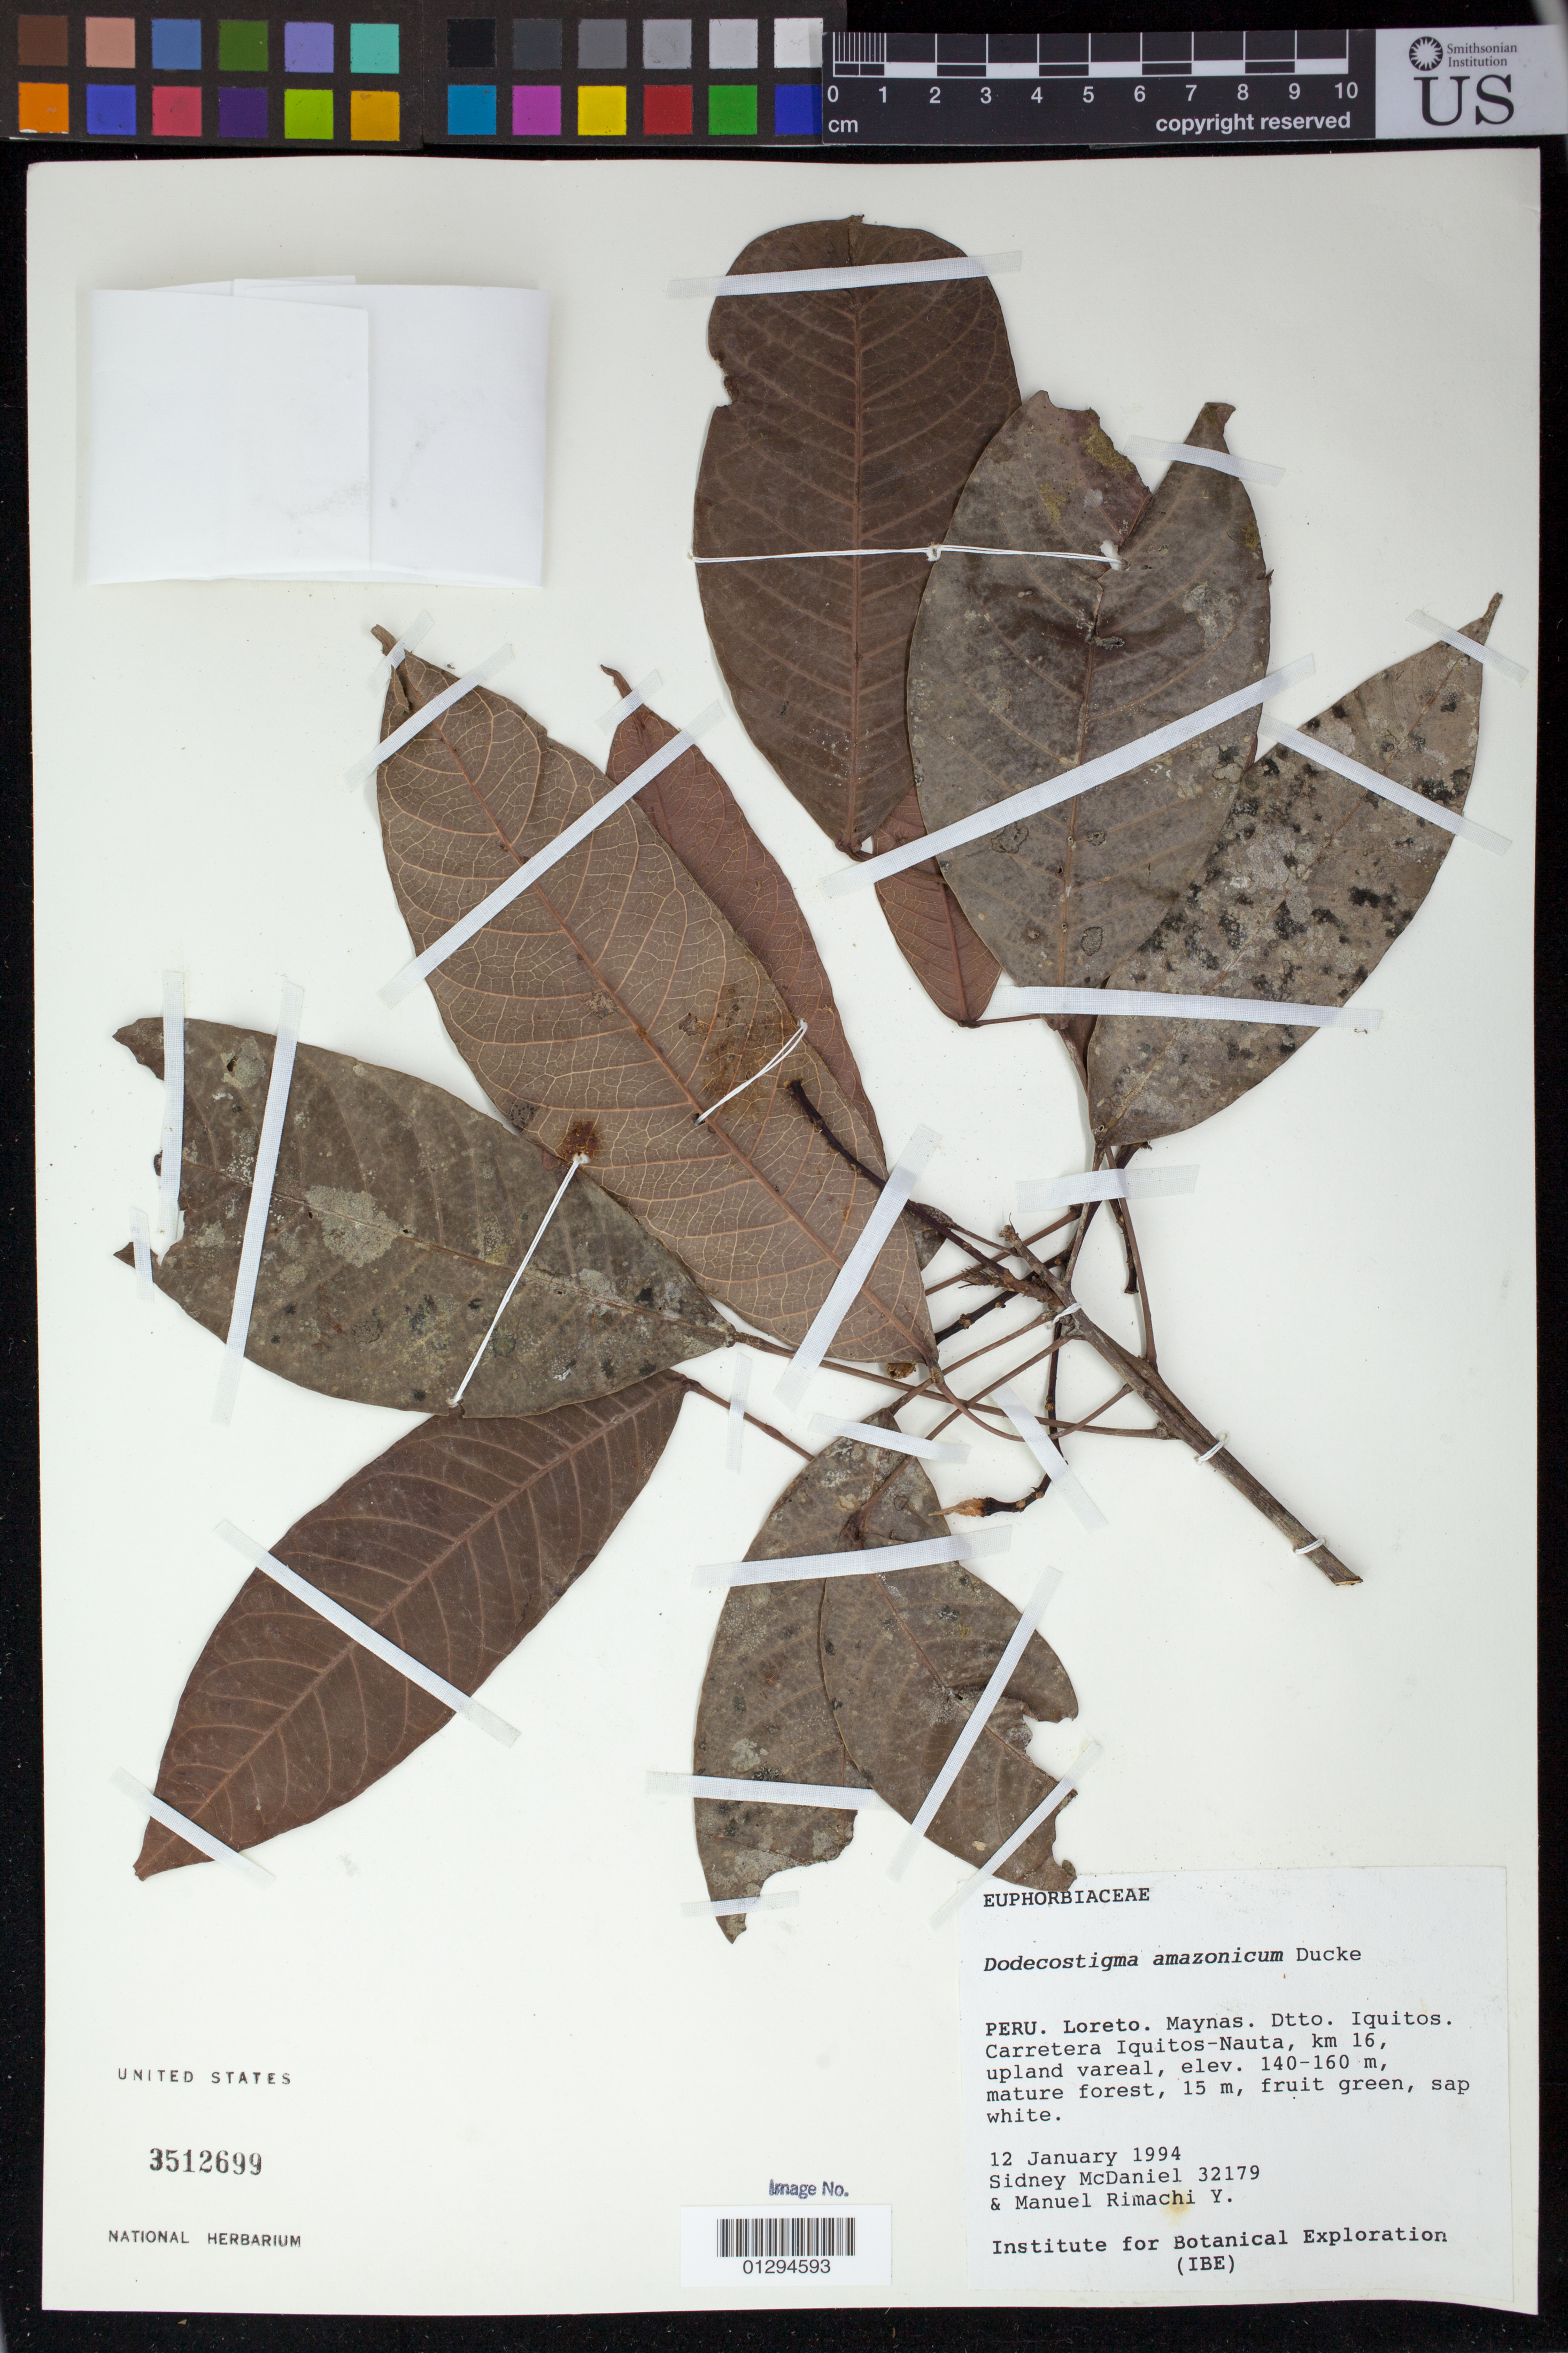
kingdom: Plantae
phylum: Tracheophyta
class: Magnoliopsida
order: Malpighiales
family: Euphorbiaceae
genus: Dodecastigma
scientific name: Dodecastigma amazonicum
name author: Ducke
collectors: S. McDaniel & M. Rimachi Y.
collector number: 32179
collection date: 1994-01-12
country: Peru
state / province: Loreto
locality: Maynas. Dtto. Iquitos. Carretera Iquitos-Nauta, km 16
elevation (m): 140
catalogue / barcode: US 3512699